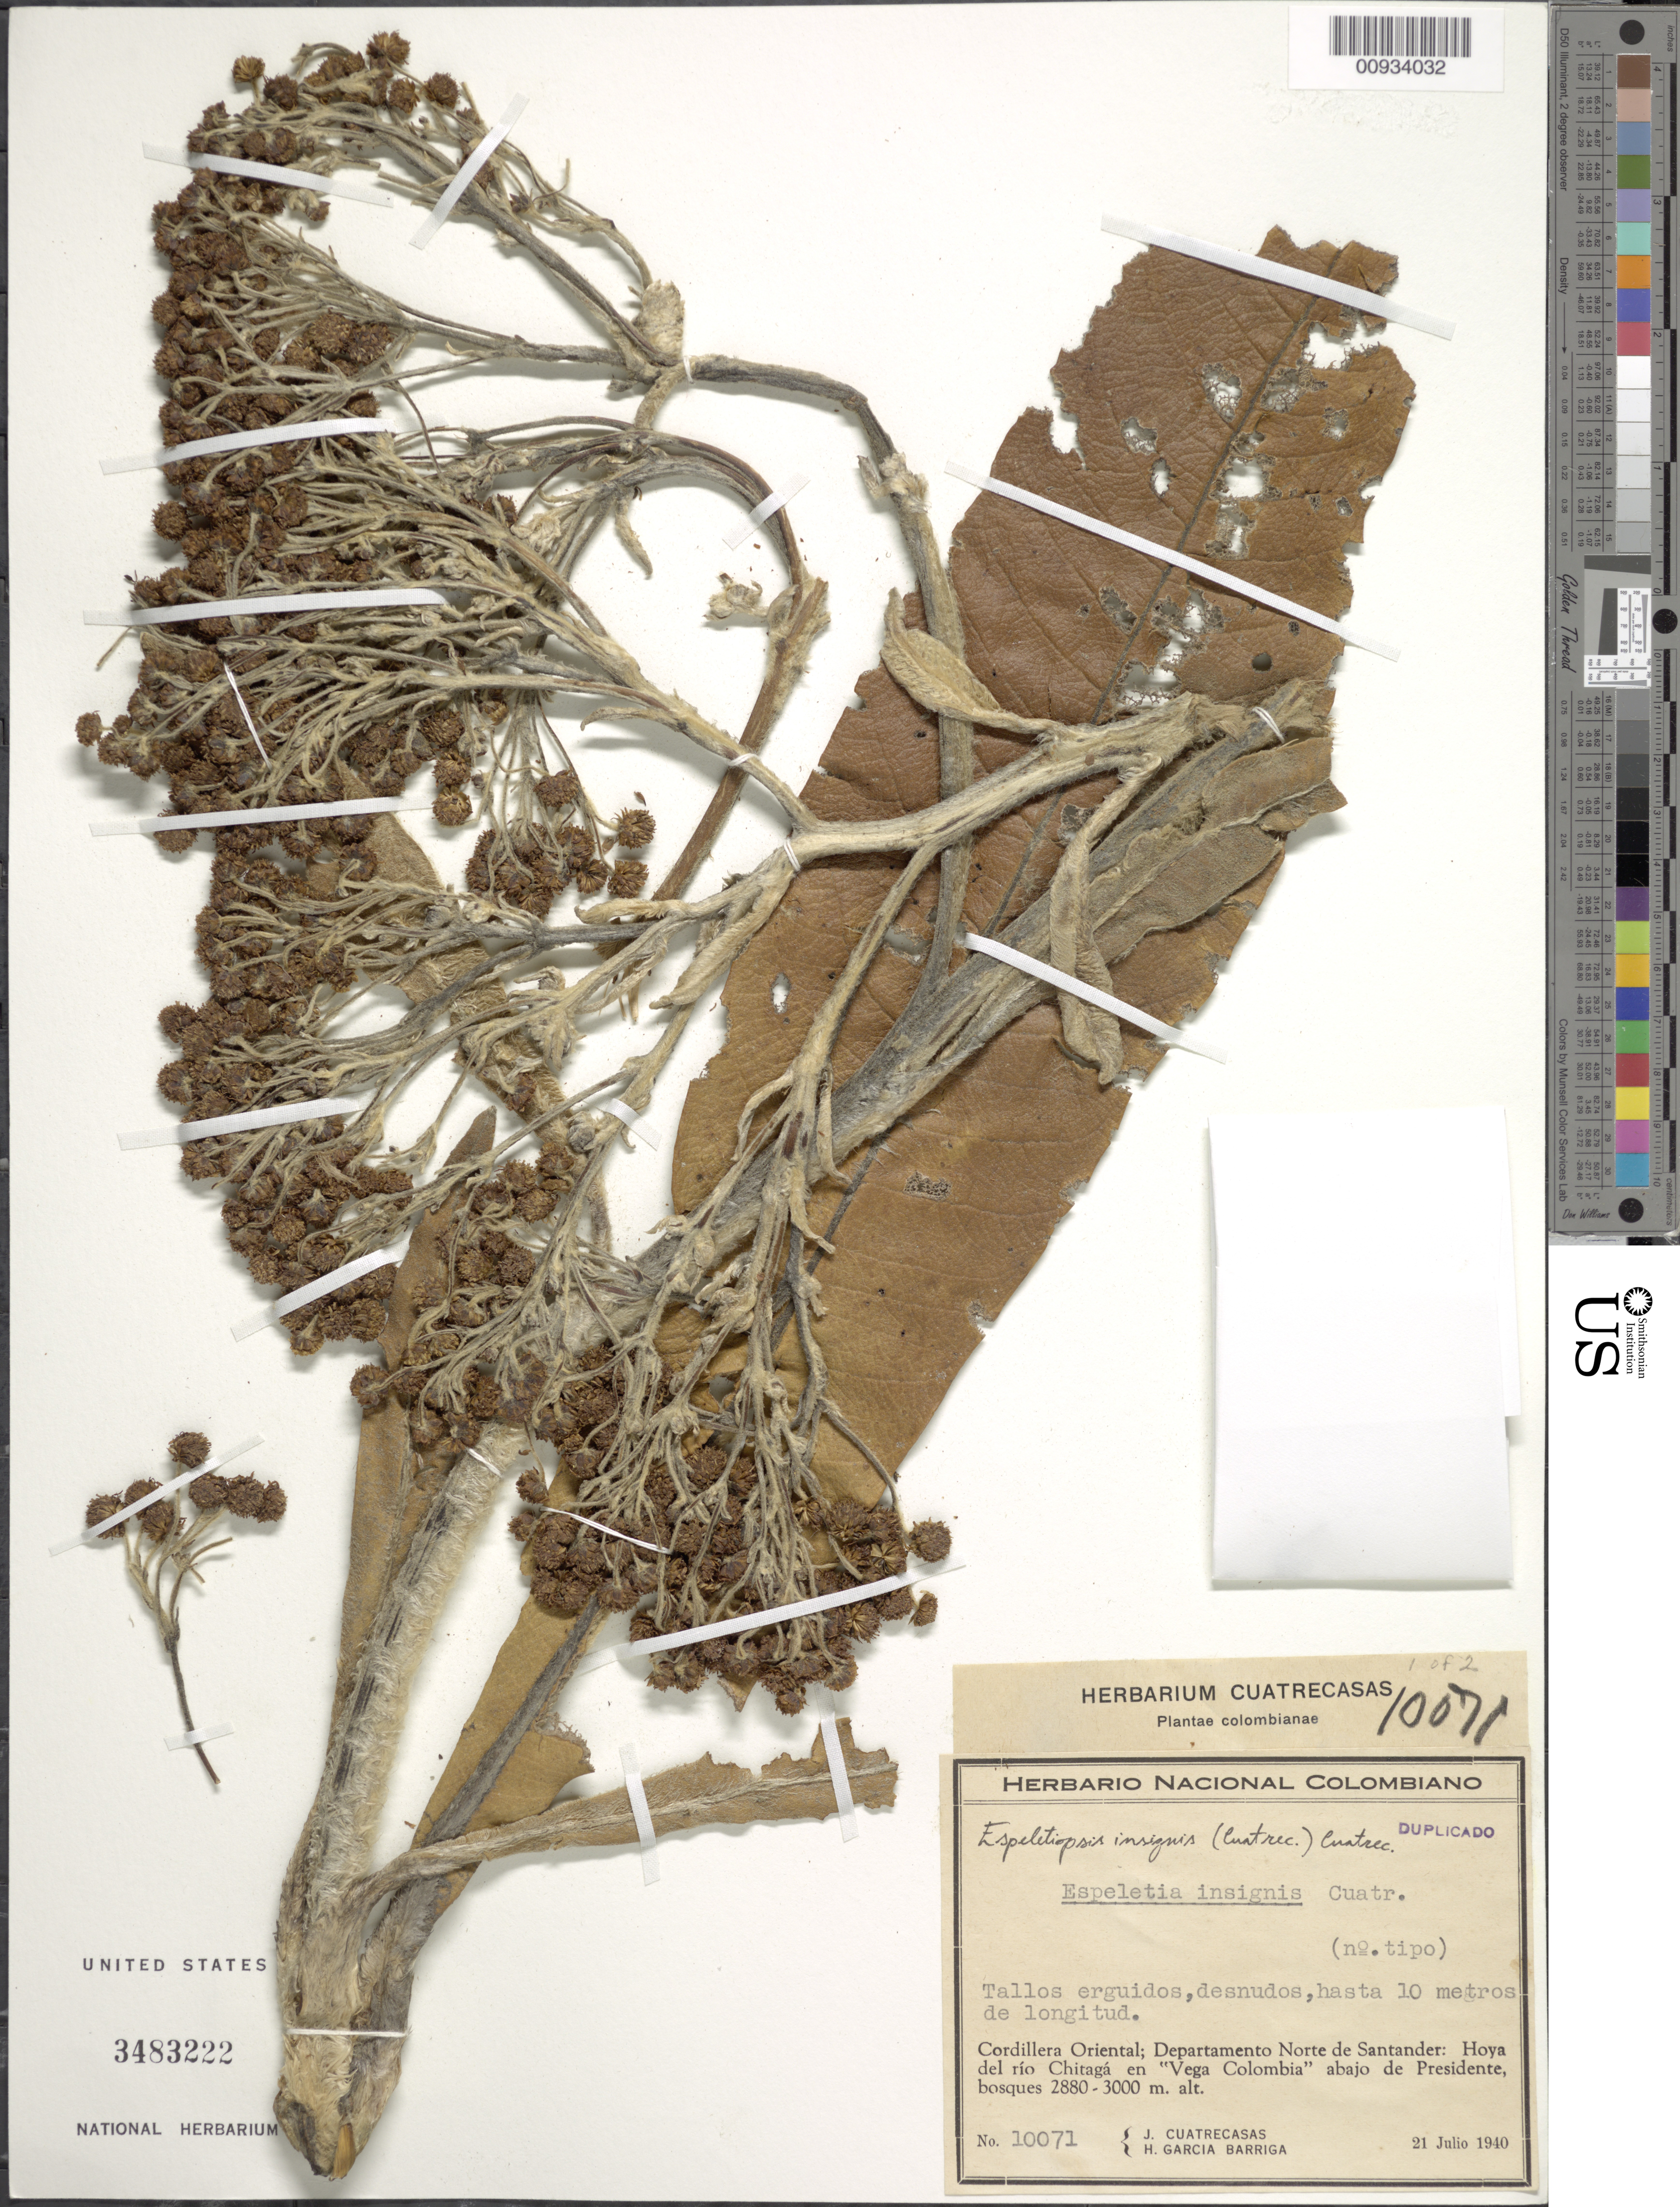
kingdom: Plantae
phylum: Tracheophyta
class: Magnoliopsida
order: Asterales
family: Asteraceae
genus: Espeletiopsis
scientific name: Espeletiopsis insignis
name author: (Cuatrec.) Cuatrec.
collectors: J. Cuatrecasas & H. García Barriga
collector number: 10071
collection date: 1940-07-21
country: Colombia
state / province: Norte de Santander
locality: Cordillera Oriental; Departamento Norte de Santander: Hoya del rio Chitaga en "Vega Colombia" abajo de Presidente,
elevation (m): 2880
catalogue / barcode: US 3483222